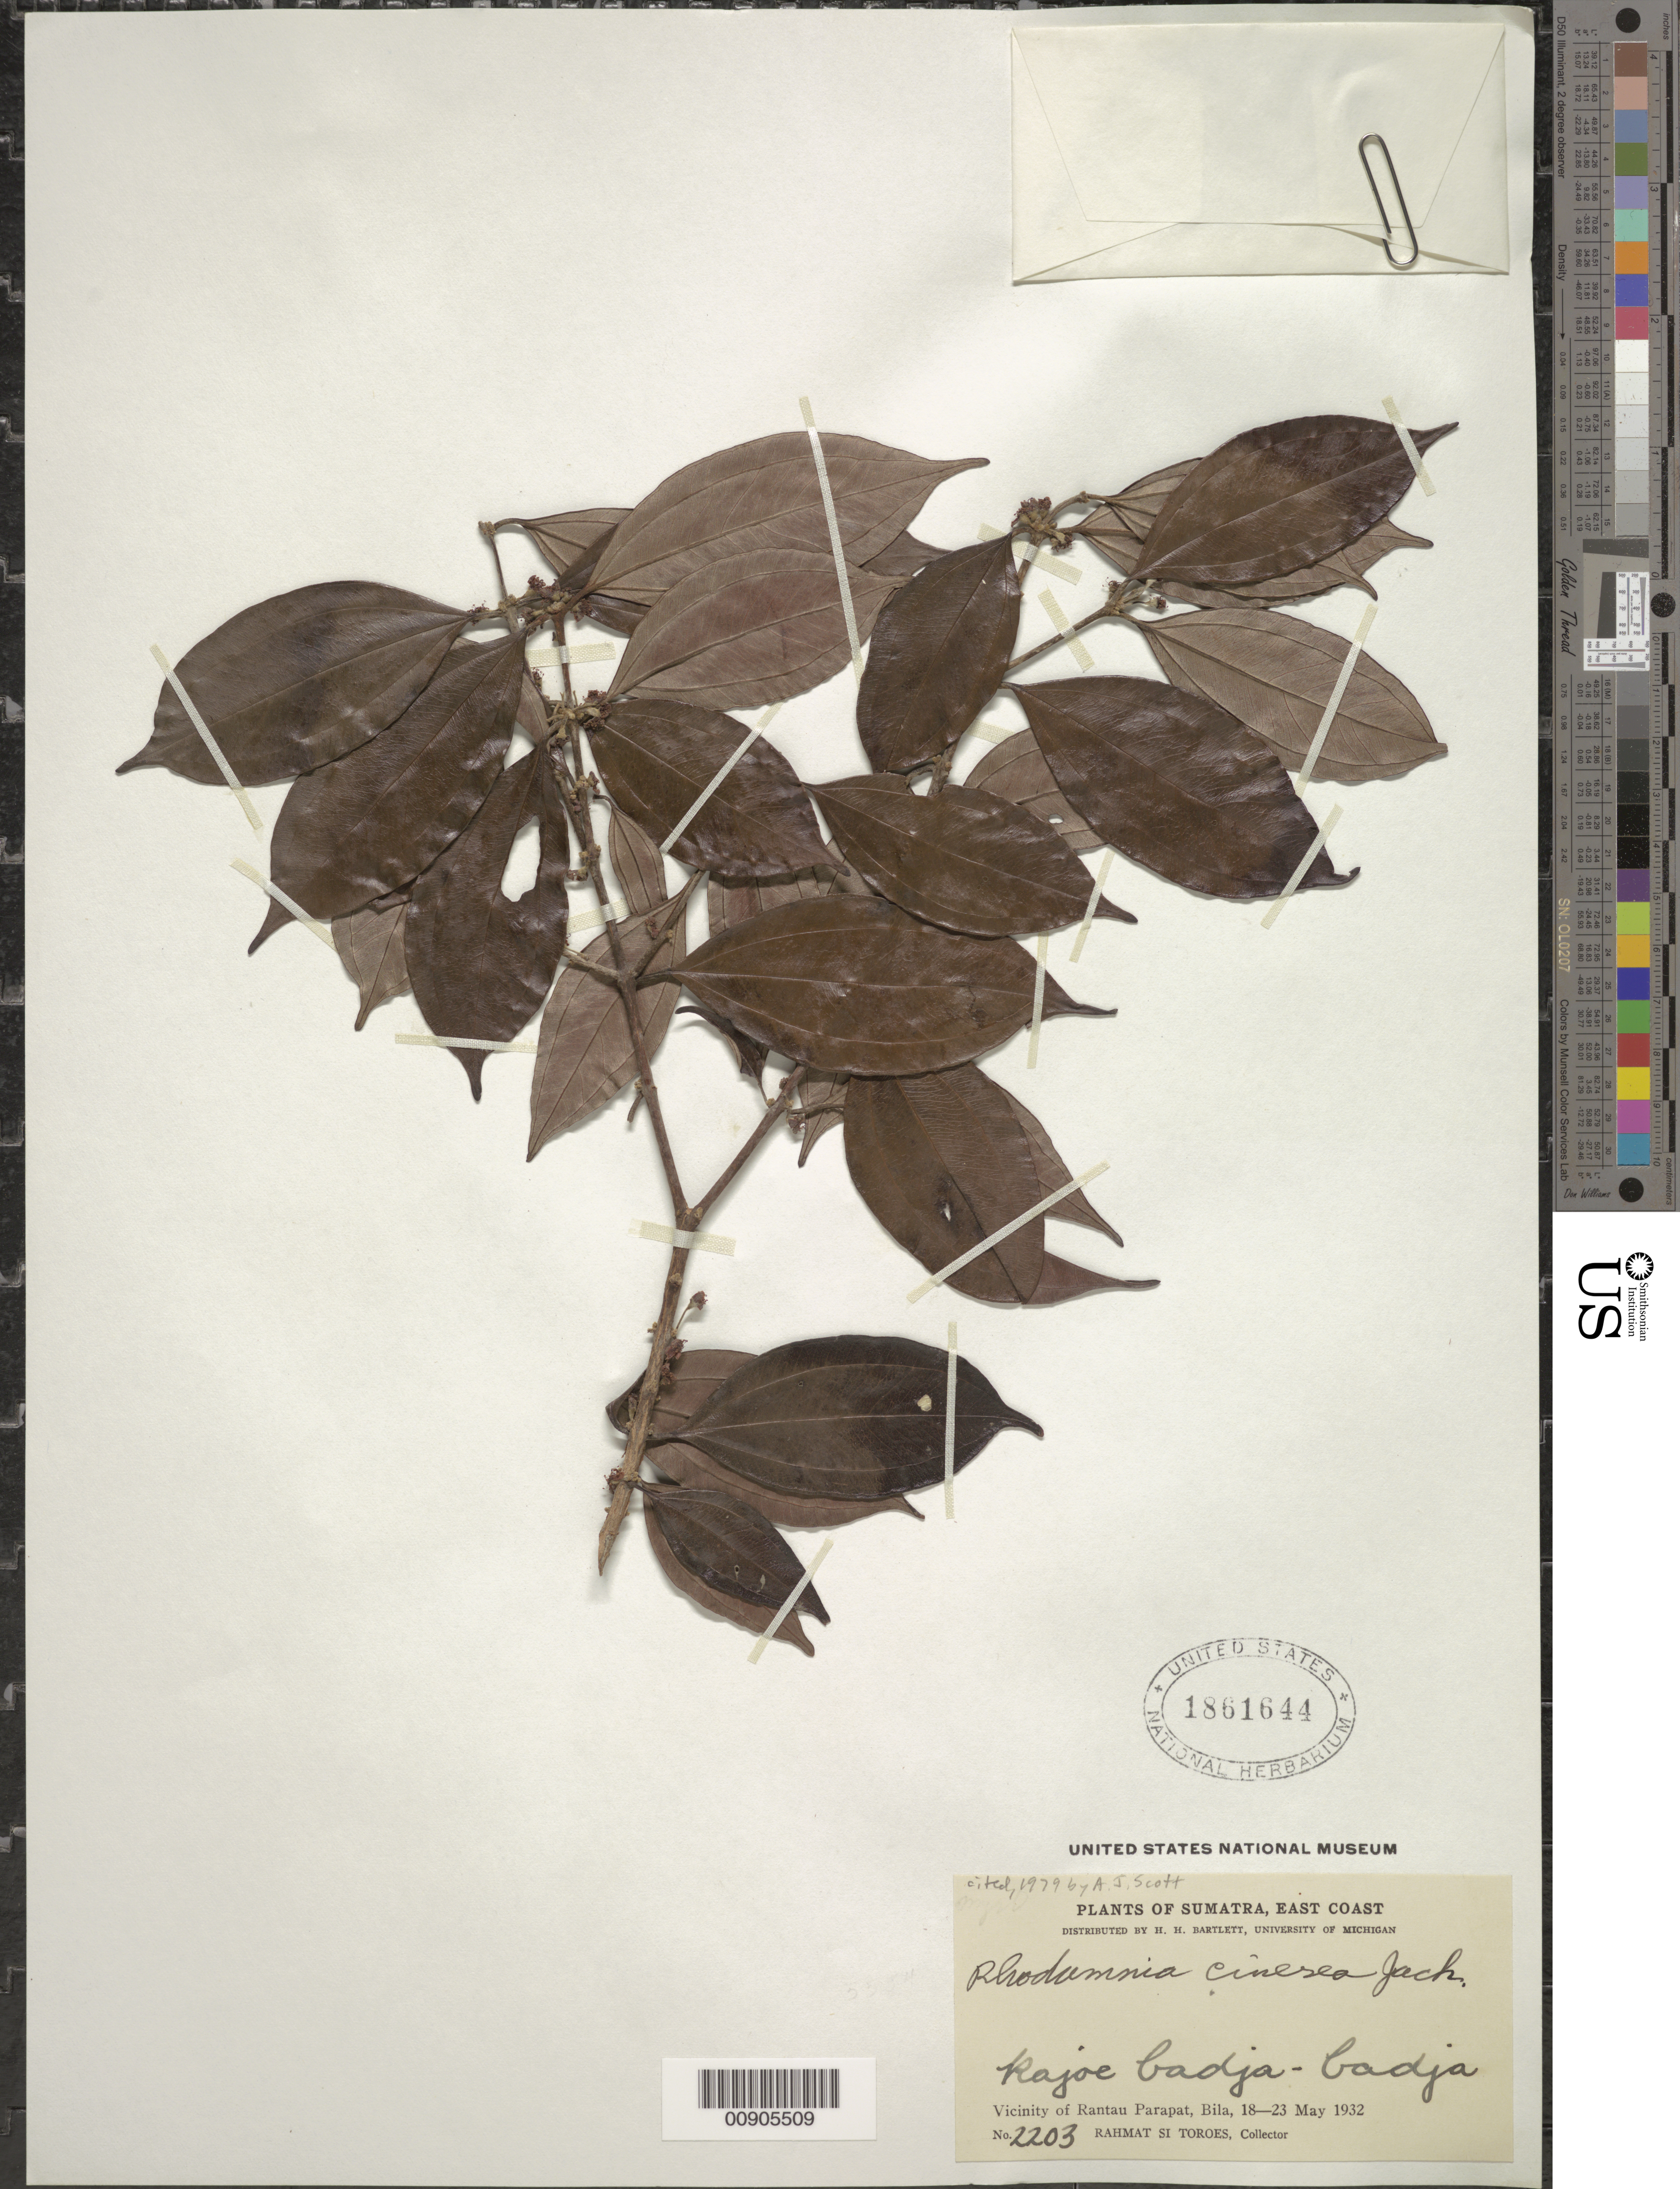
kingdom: Plantae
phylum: Tracheophyta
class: Magnoliopsida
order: Myrtales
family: Myrtaceae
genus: Rhodamnia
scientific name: Rhodamnia cinerea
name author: Jack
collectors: Rahmat Si Boeea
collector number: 2203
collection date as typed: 18 May 1932 to 23 May 1932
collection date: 1932-05-18/1932-05-23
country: Indonesia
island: Sumatra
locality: East coast. Vicinity of Rantau Parapat, Bila.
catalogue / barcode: US 1861644